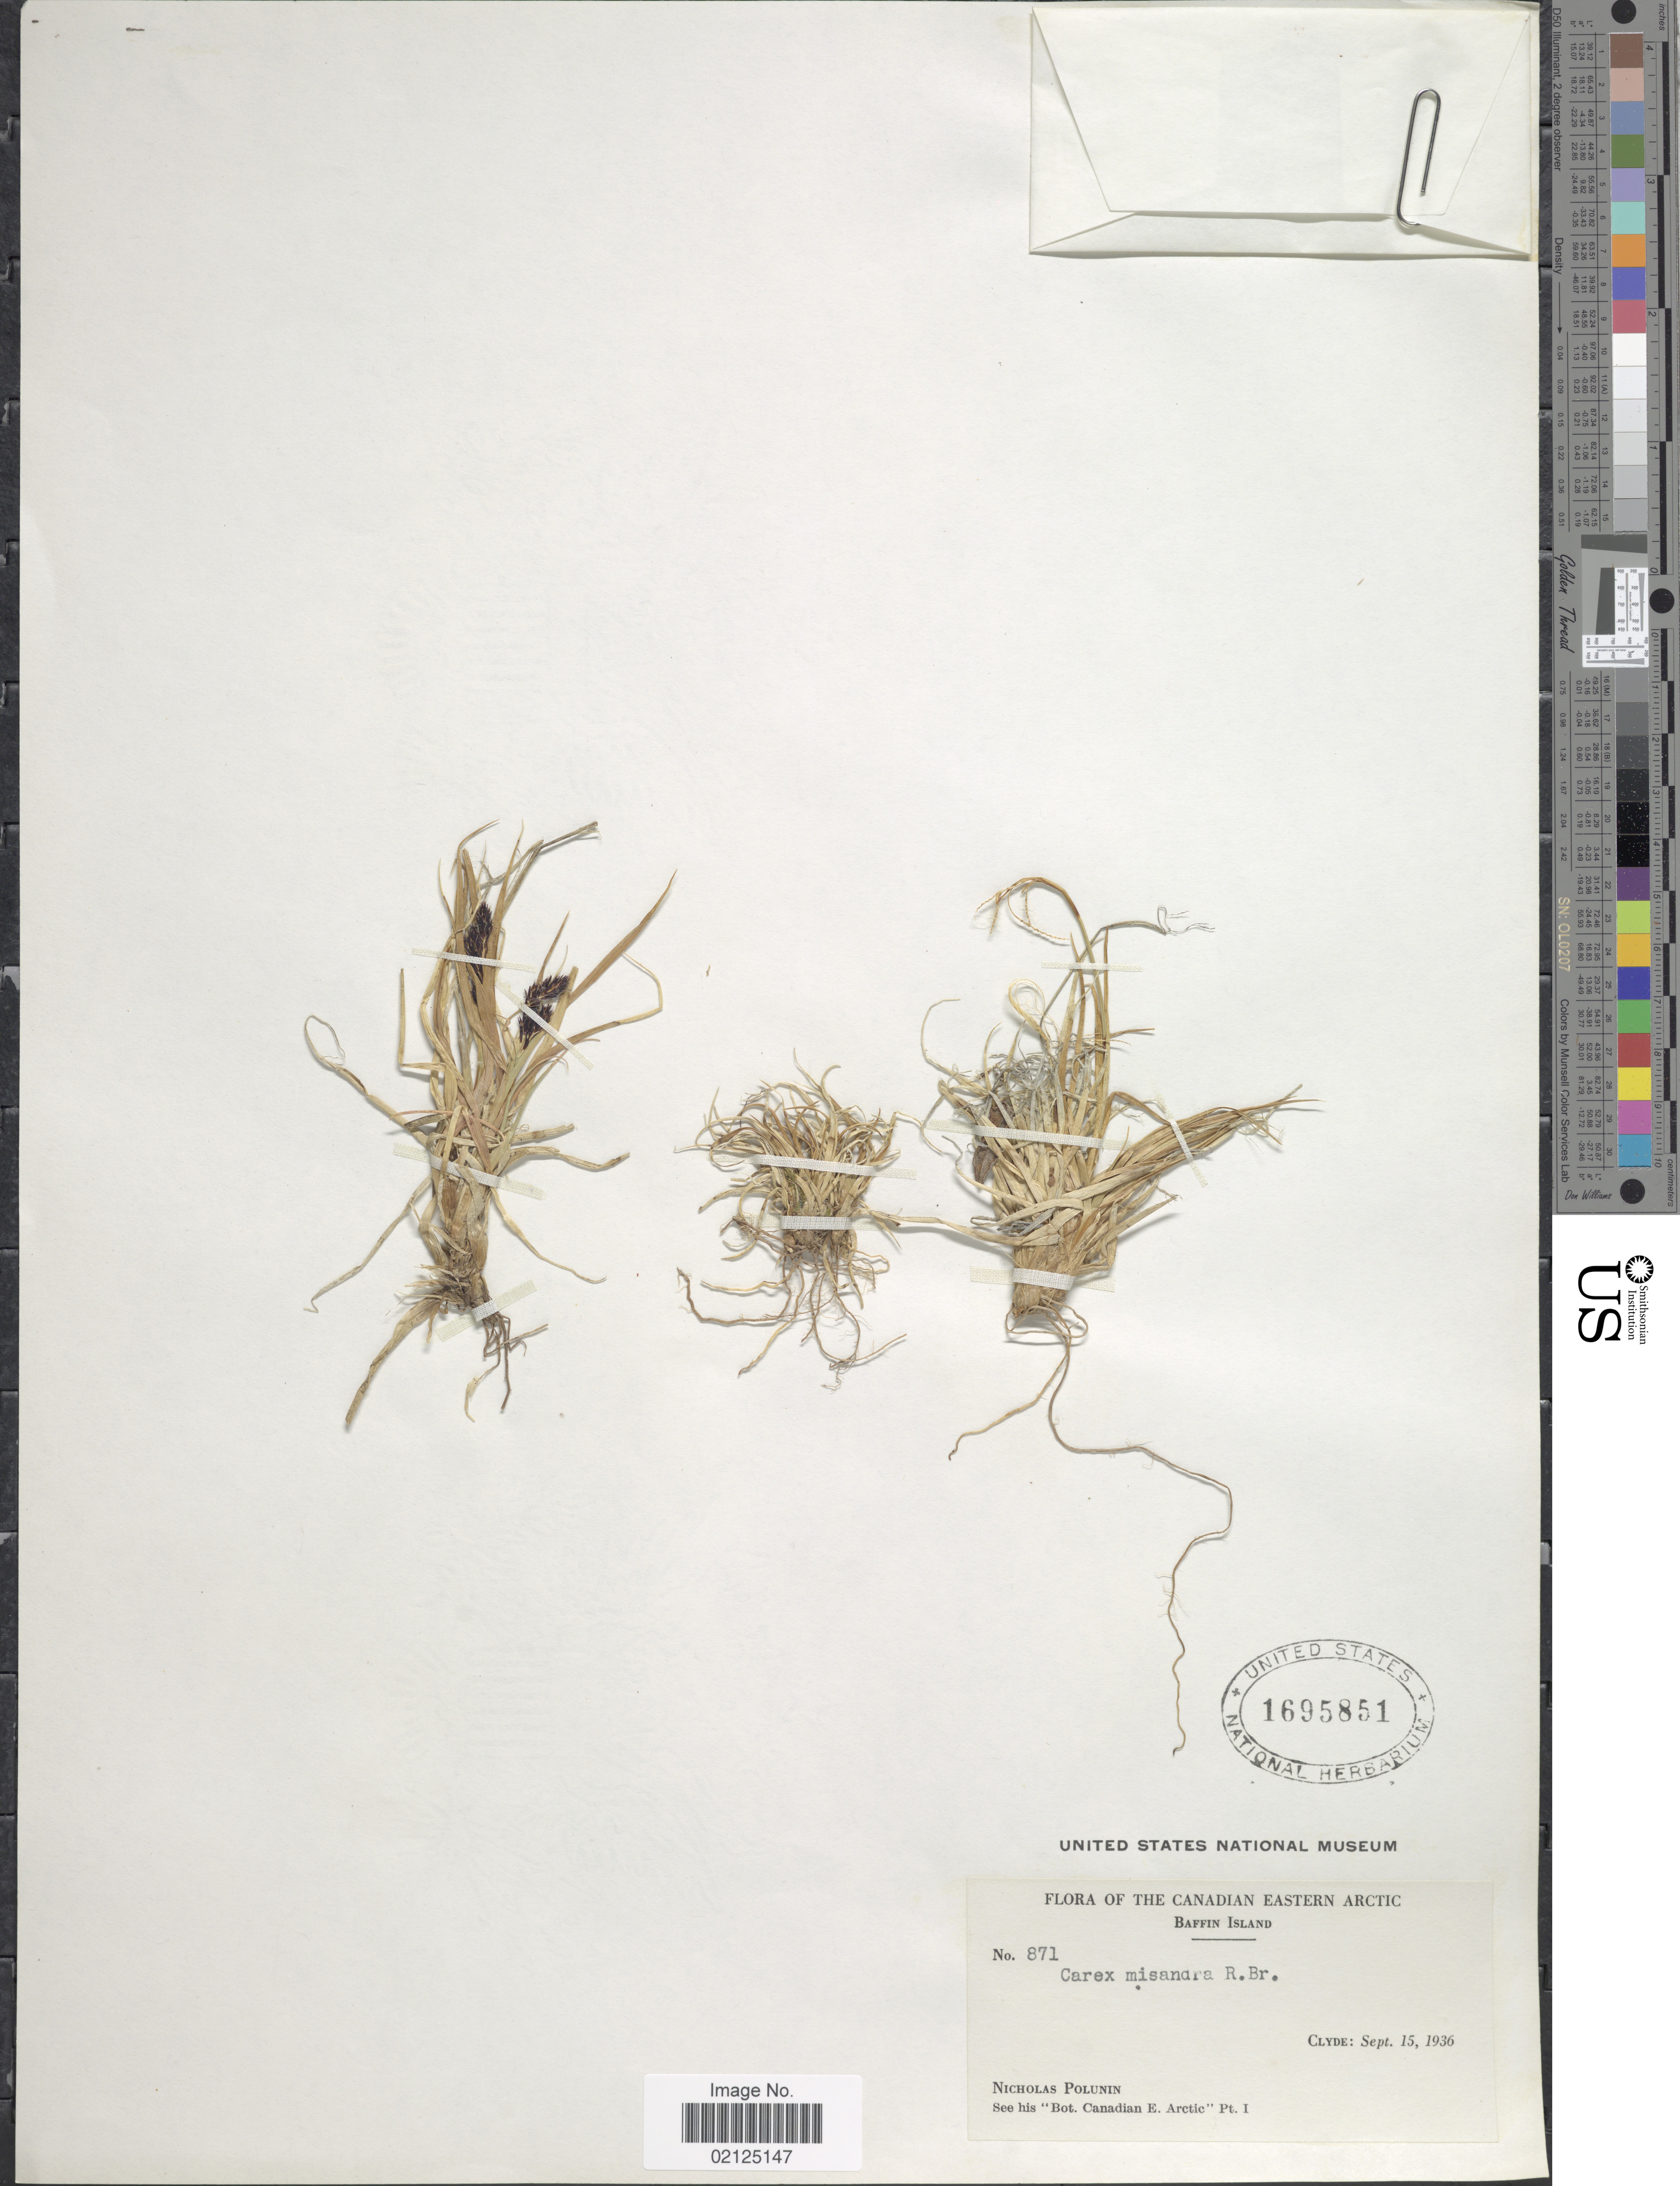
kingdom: Plantae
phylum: Tracheophyta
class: Liliopsida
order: Poales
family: Cyperaceae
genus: Carex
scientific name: Carex fuliginosa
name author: Schkuhr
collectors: N. V. Polunin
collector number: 871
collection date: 1936-09-15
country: Canada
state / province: Nunavut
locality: The Canadian Eastern Arctic, Baffin Island, Clyde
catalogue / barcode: US 1695851